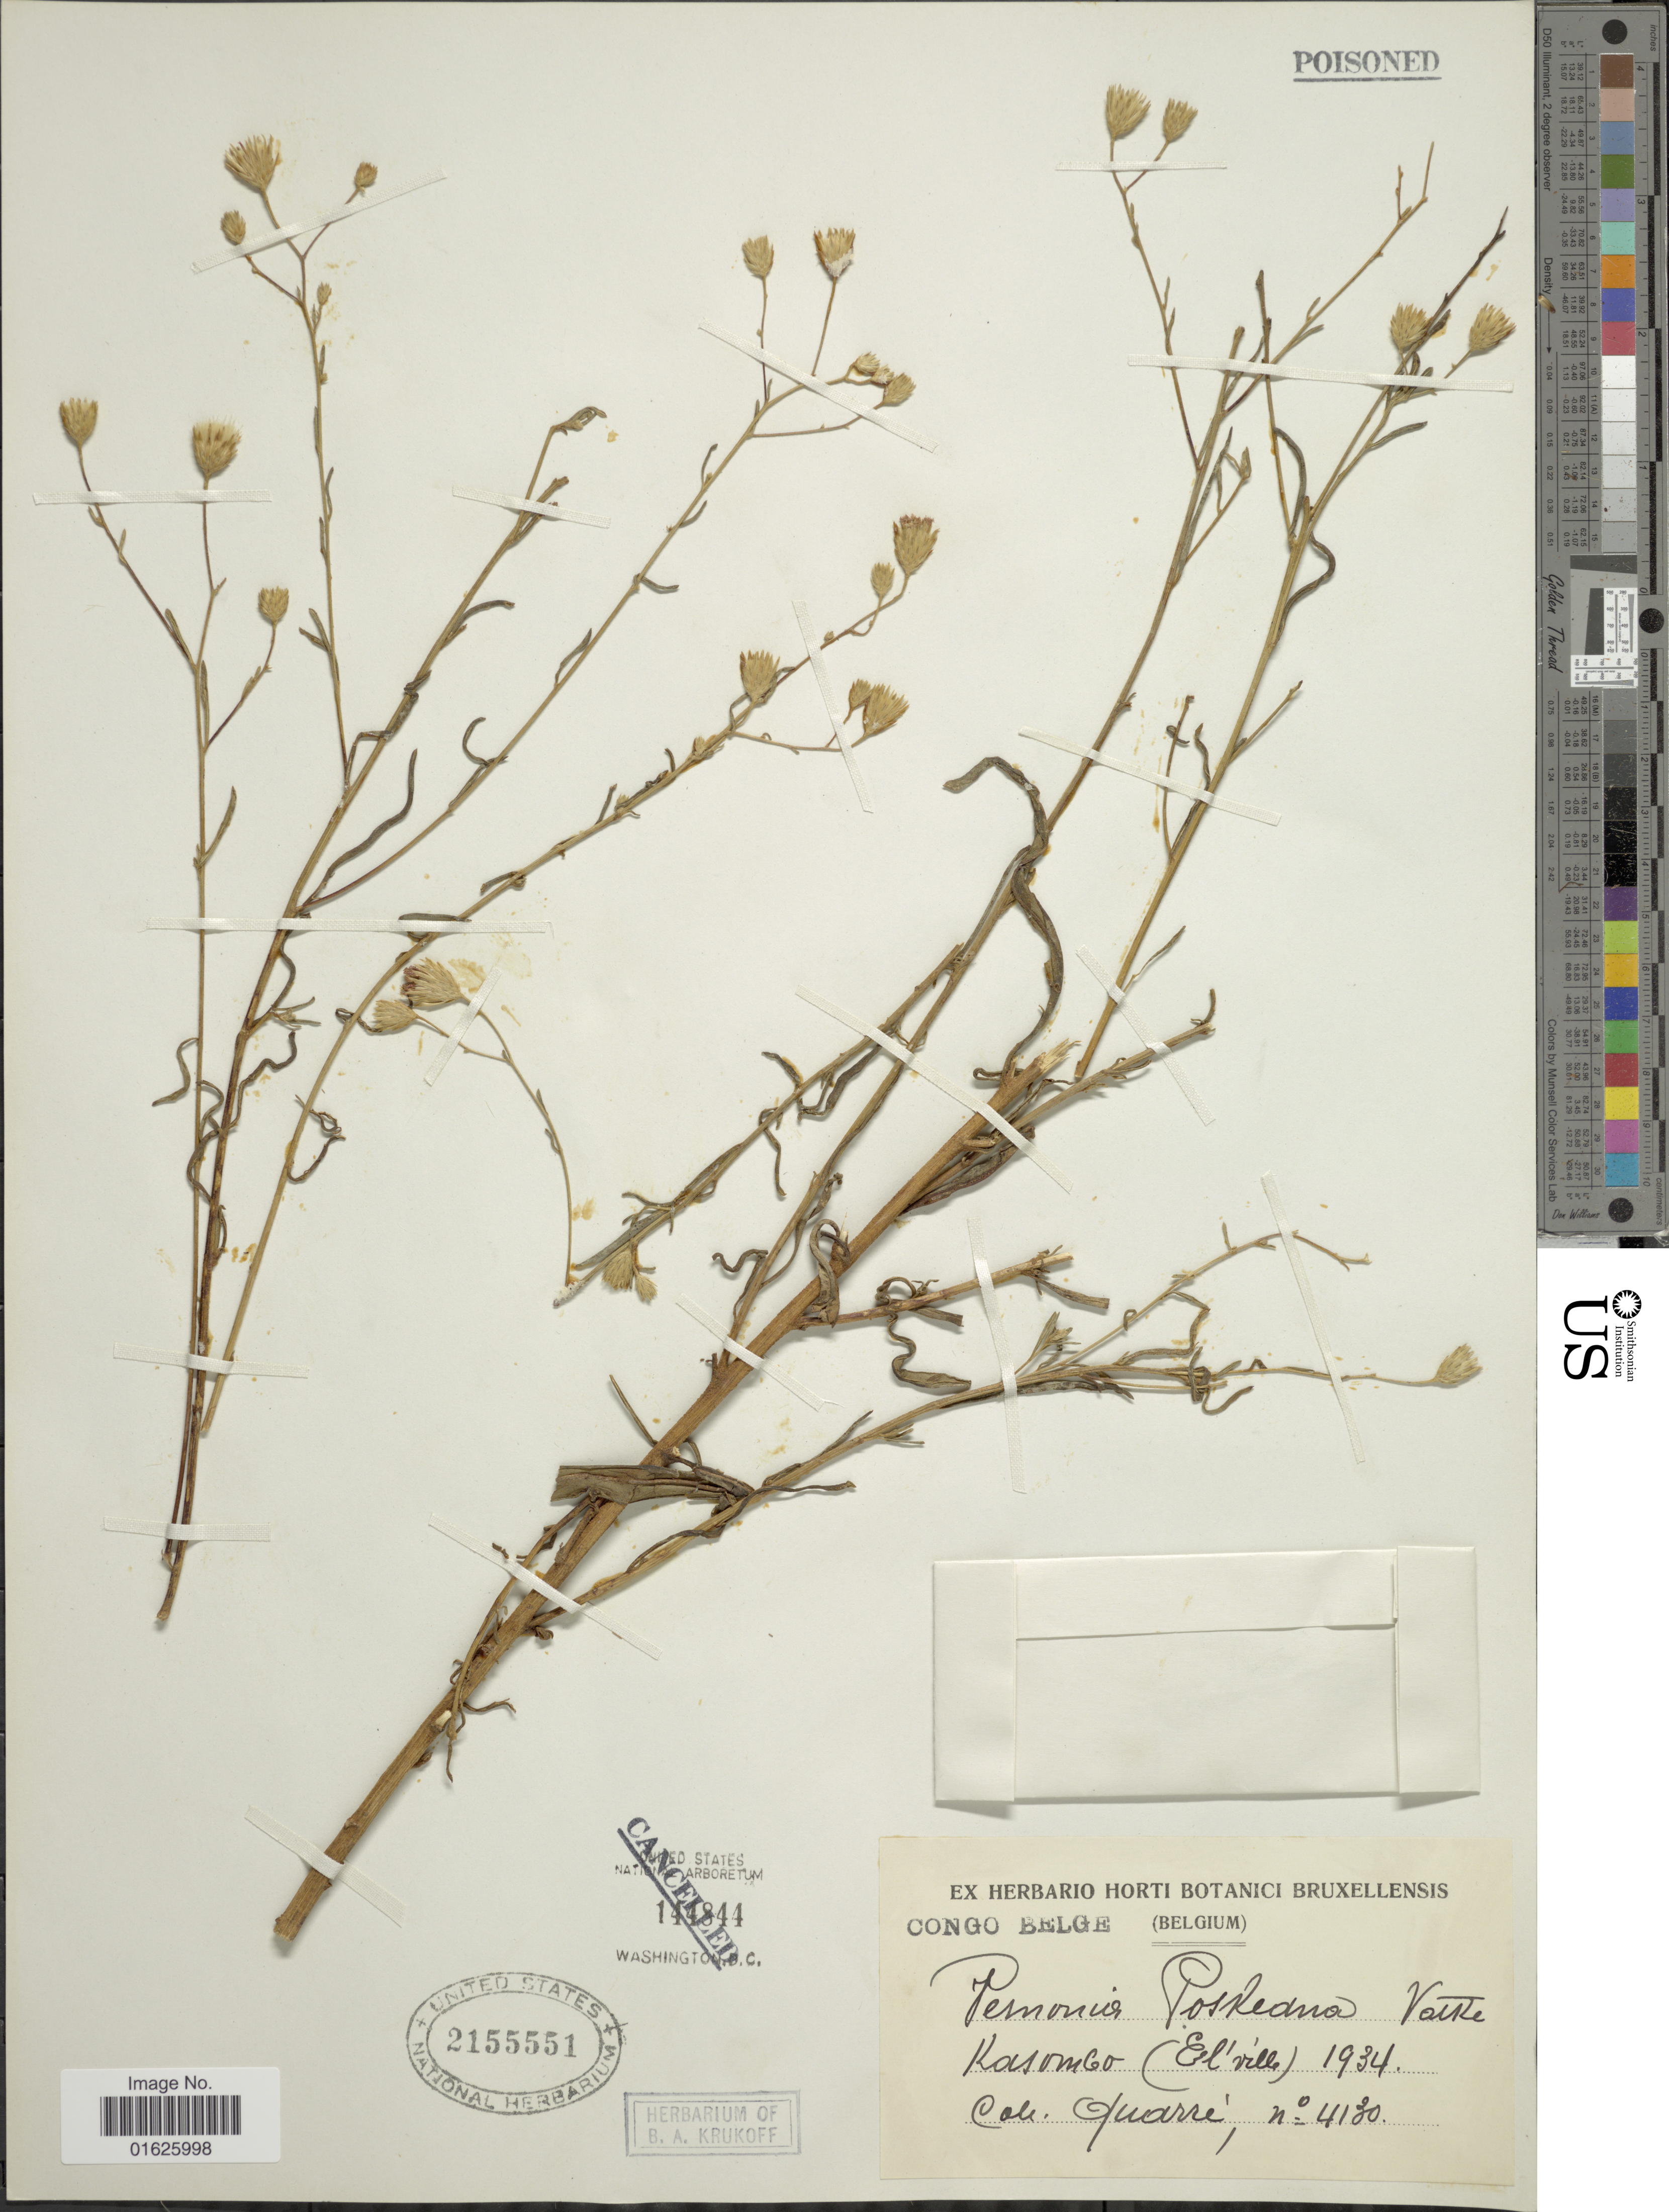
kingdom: Plantae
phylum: Tracheophyta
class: Magnoliopsida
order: Asterales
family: Asteraceae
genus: Polydora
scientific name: Polydora poskeana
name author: (Vatke & Hildebr.) H. Rob.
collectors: -. Quarre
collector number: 4130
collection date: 1934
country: Congo, Democratic Republic of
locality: Congo Belge, Kansongo El'Ville)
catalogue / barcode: US 2155551